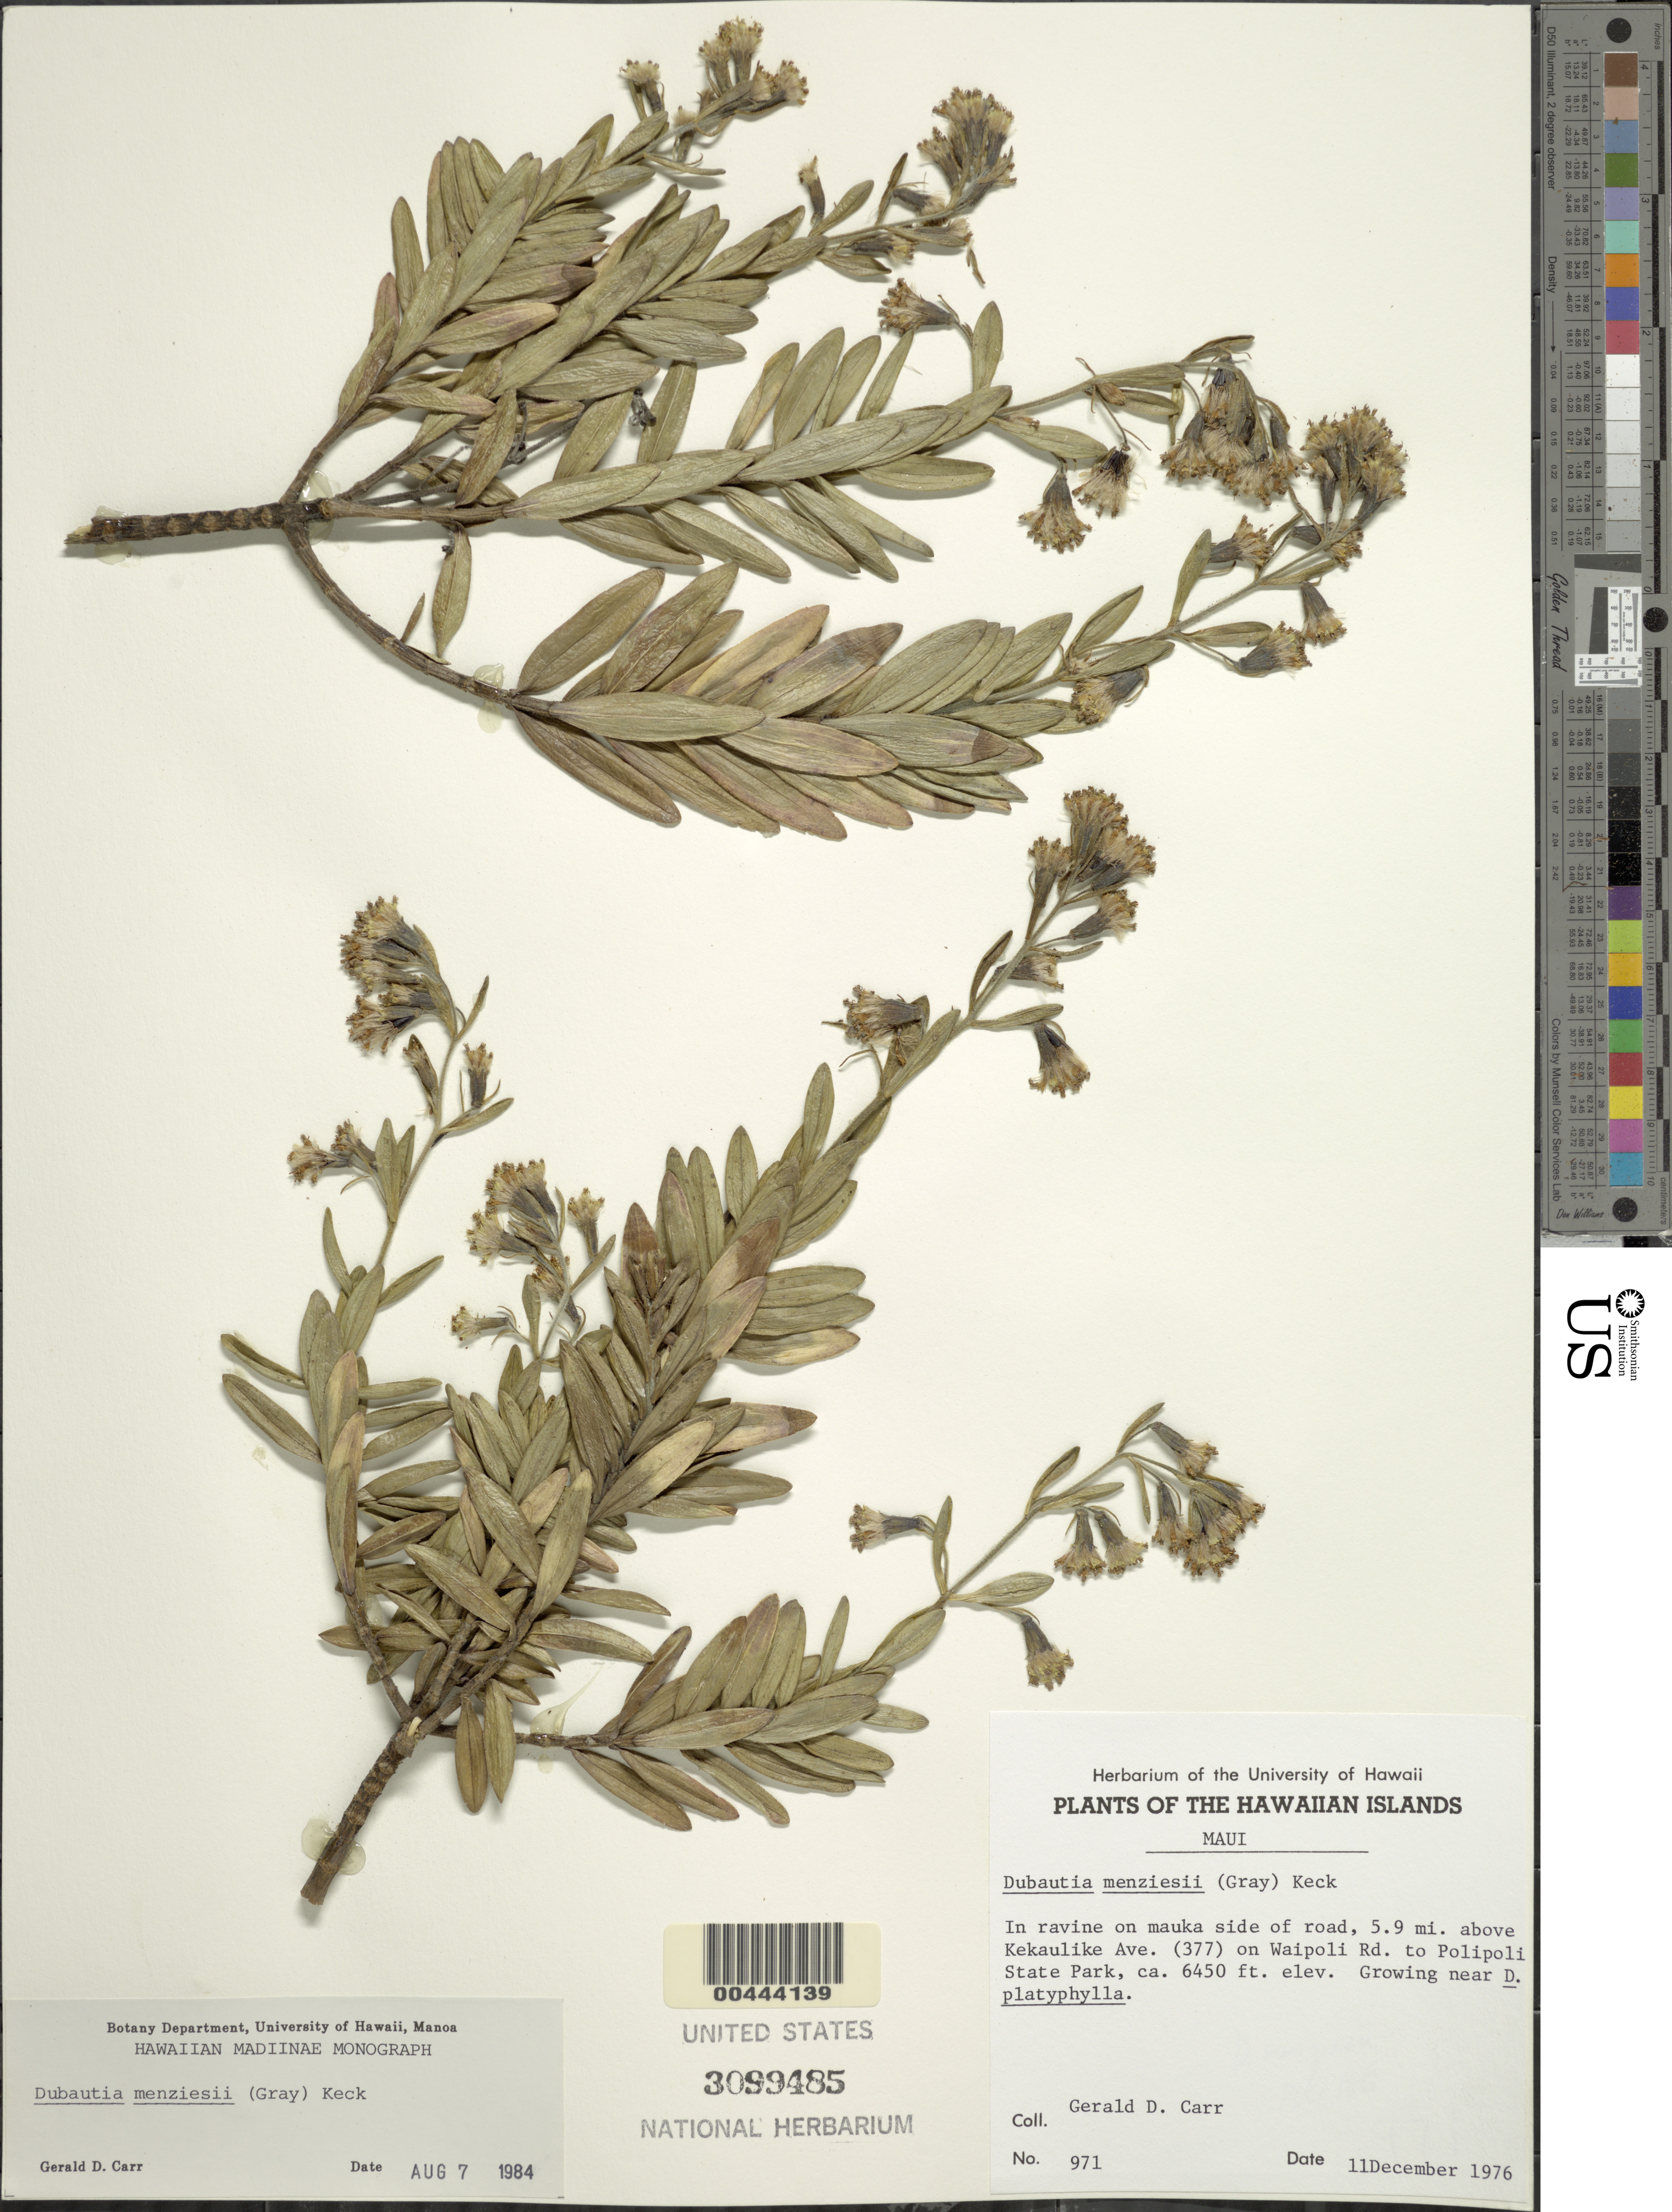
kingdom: Plantae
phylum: Tracheophyta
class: Magnoliopsida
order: Asterales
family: Asteraceae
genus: Dubautia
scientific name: Dubautia menziesii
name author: (A. Gray) D.D. Keck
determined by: Carr, G. D.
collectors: G. D. Carr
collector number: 971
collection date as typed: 11 Dec 1976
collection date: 1976-12-11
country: United States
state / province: Hawaii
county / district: Maui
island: Maui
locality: In ravine on mauka side of road, 5.9 mi above Kekaulike Ave. (377) on Waipoli Rd. to Polipoli State Park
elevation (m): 1966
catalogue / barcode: US 3099485